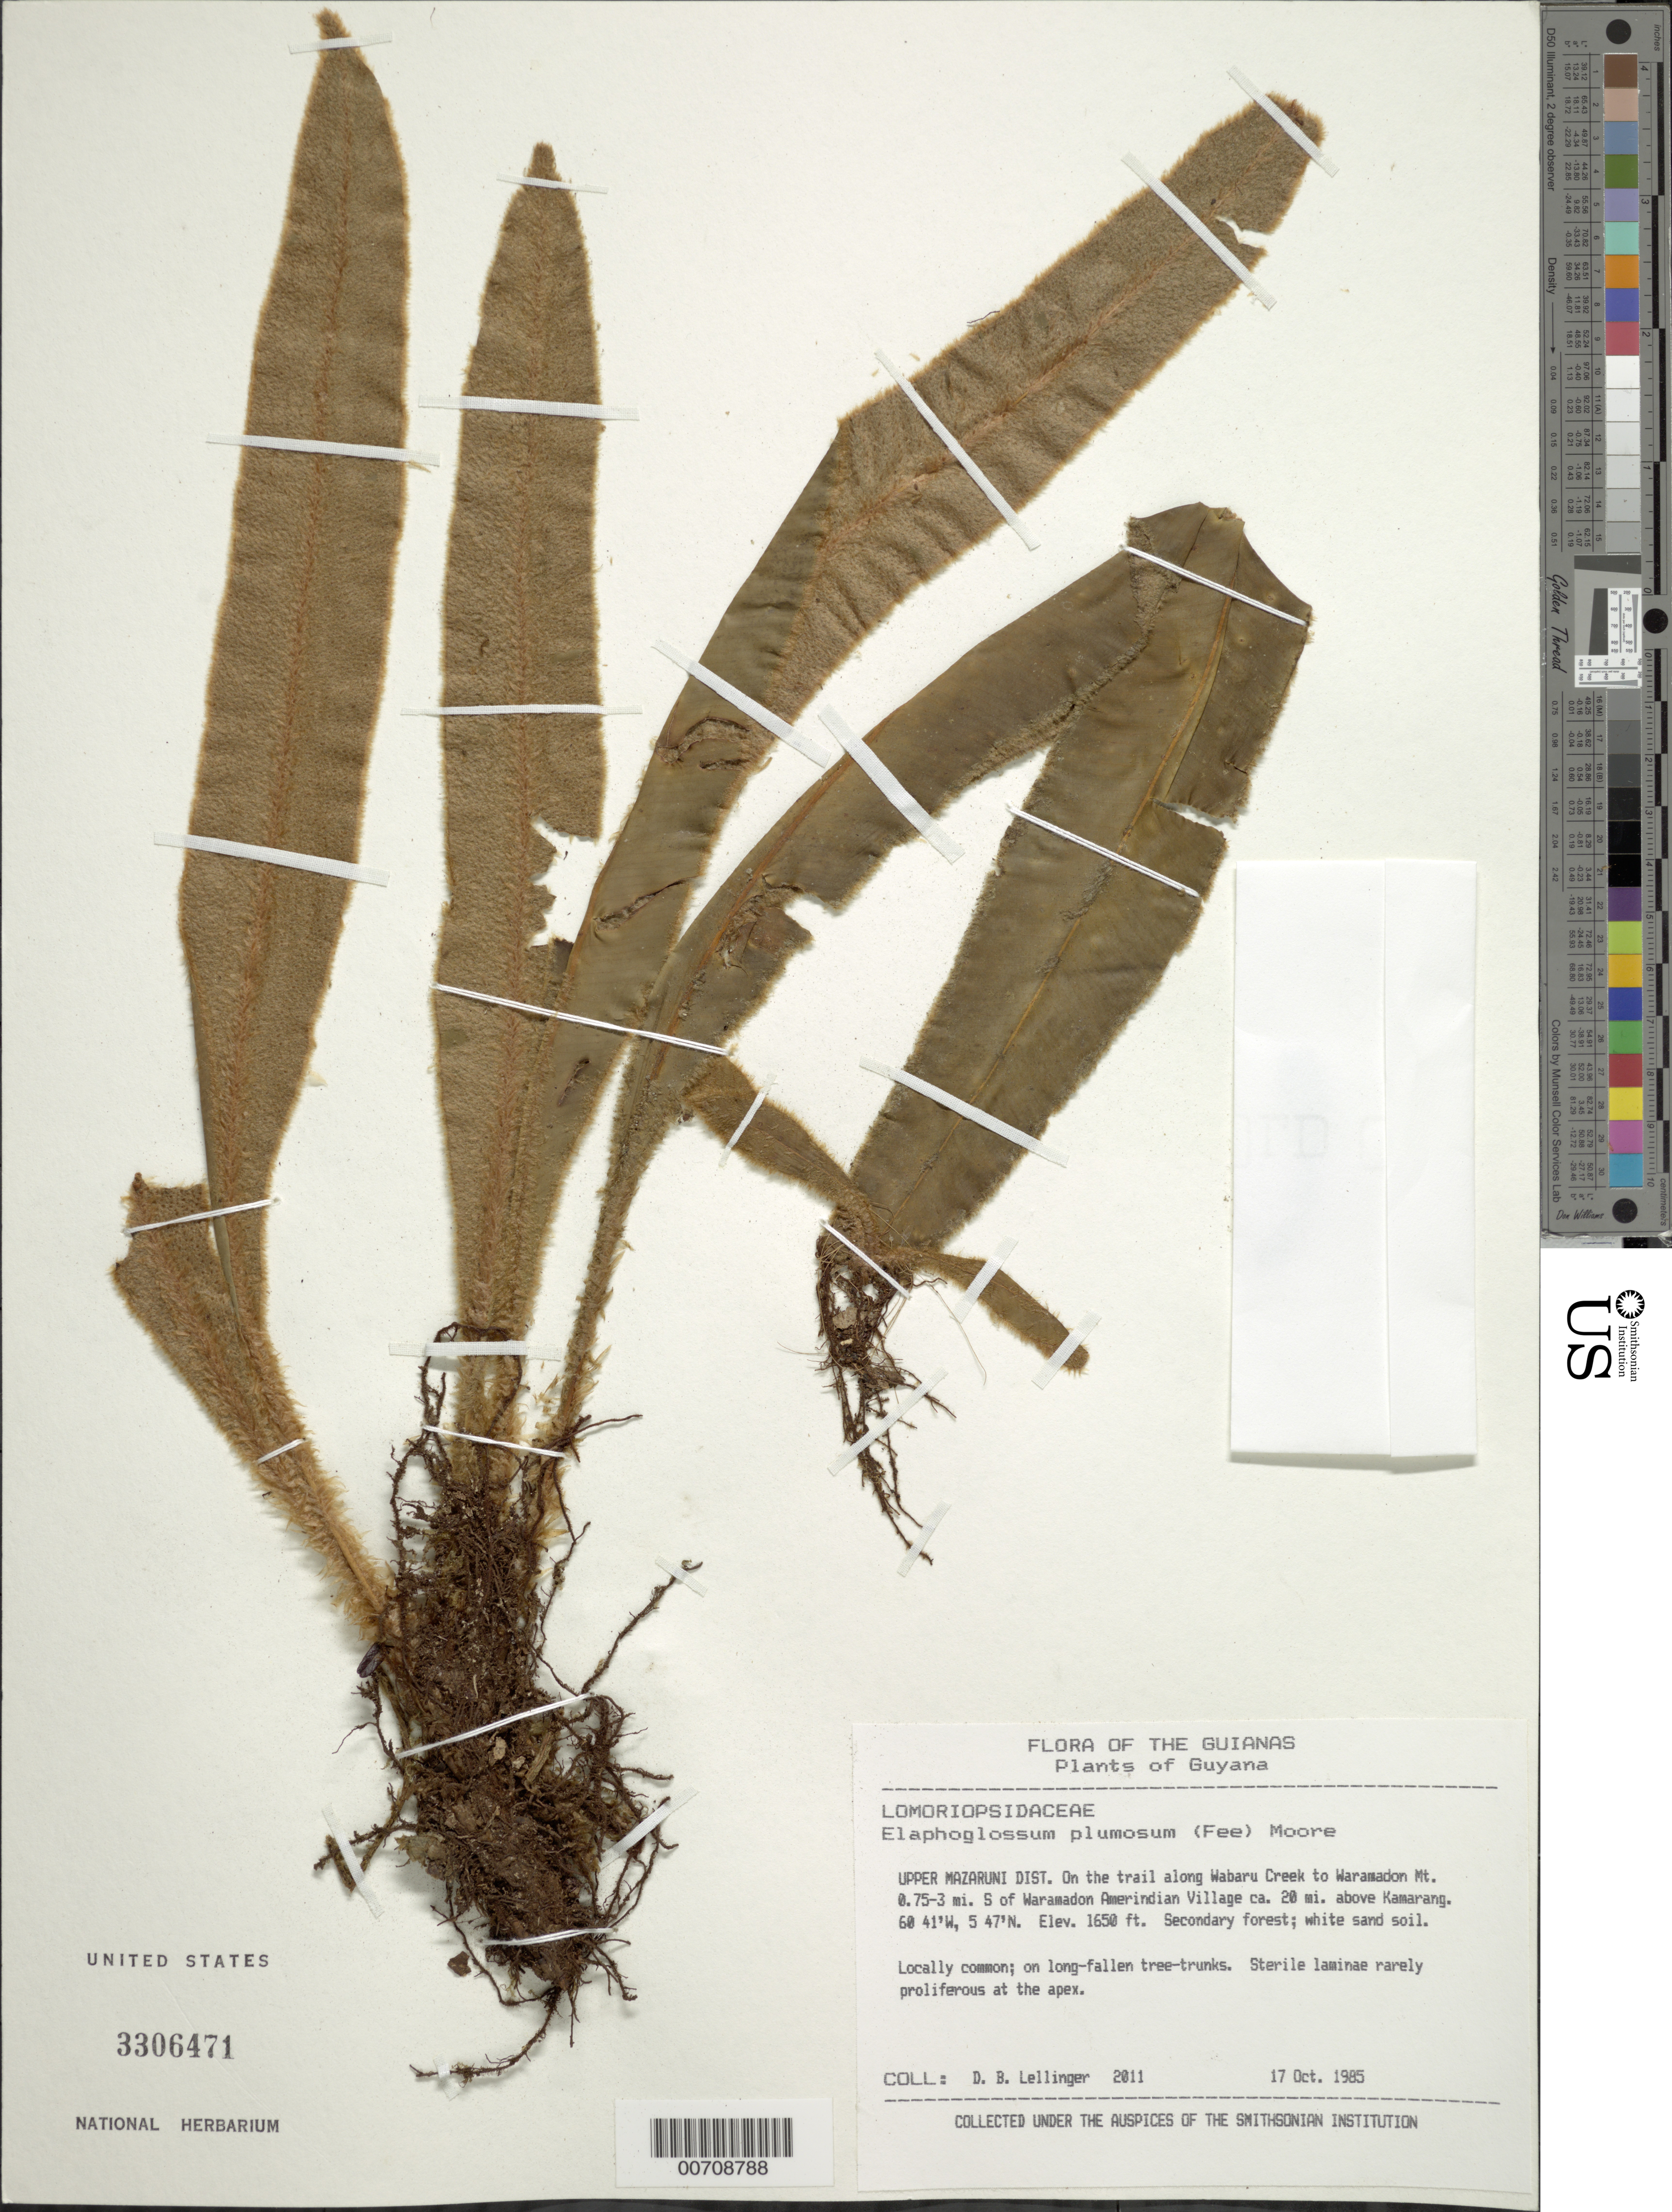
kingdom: Plantae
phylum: Tracheophyta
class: Polypodiopsida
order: Polypodiales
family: Dryopteridaceae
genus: Elaphoglossum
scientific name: Elaphoglossum plumosum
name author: (Fée) T. Moore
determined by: Lellinger, David B., (BOT), Smithsonian Institution - National Museum of Natural History (UNITED STATES)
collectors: D. B. Lellinger & H. Robinson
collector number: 2011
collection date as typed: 17 October 1985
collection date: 1985-10-17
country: Guyana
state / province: Cuyuni-Mazaruni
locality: Trail along Wabaru Creek to Waramadon Mt., ca. 32 km above Kamarang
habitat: Secondary forest, white sand soil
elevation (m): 495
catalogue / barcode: US 3306471